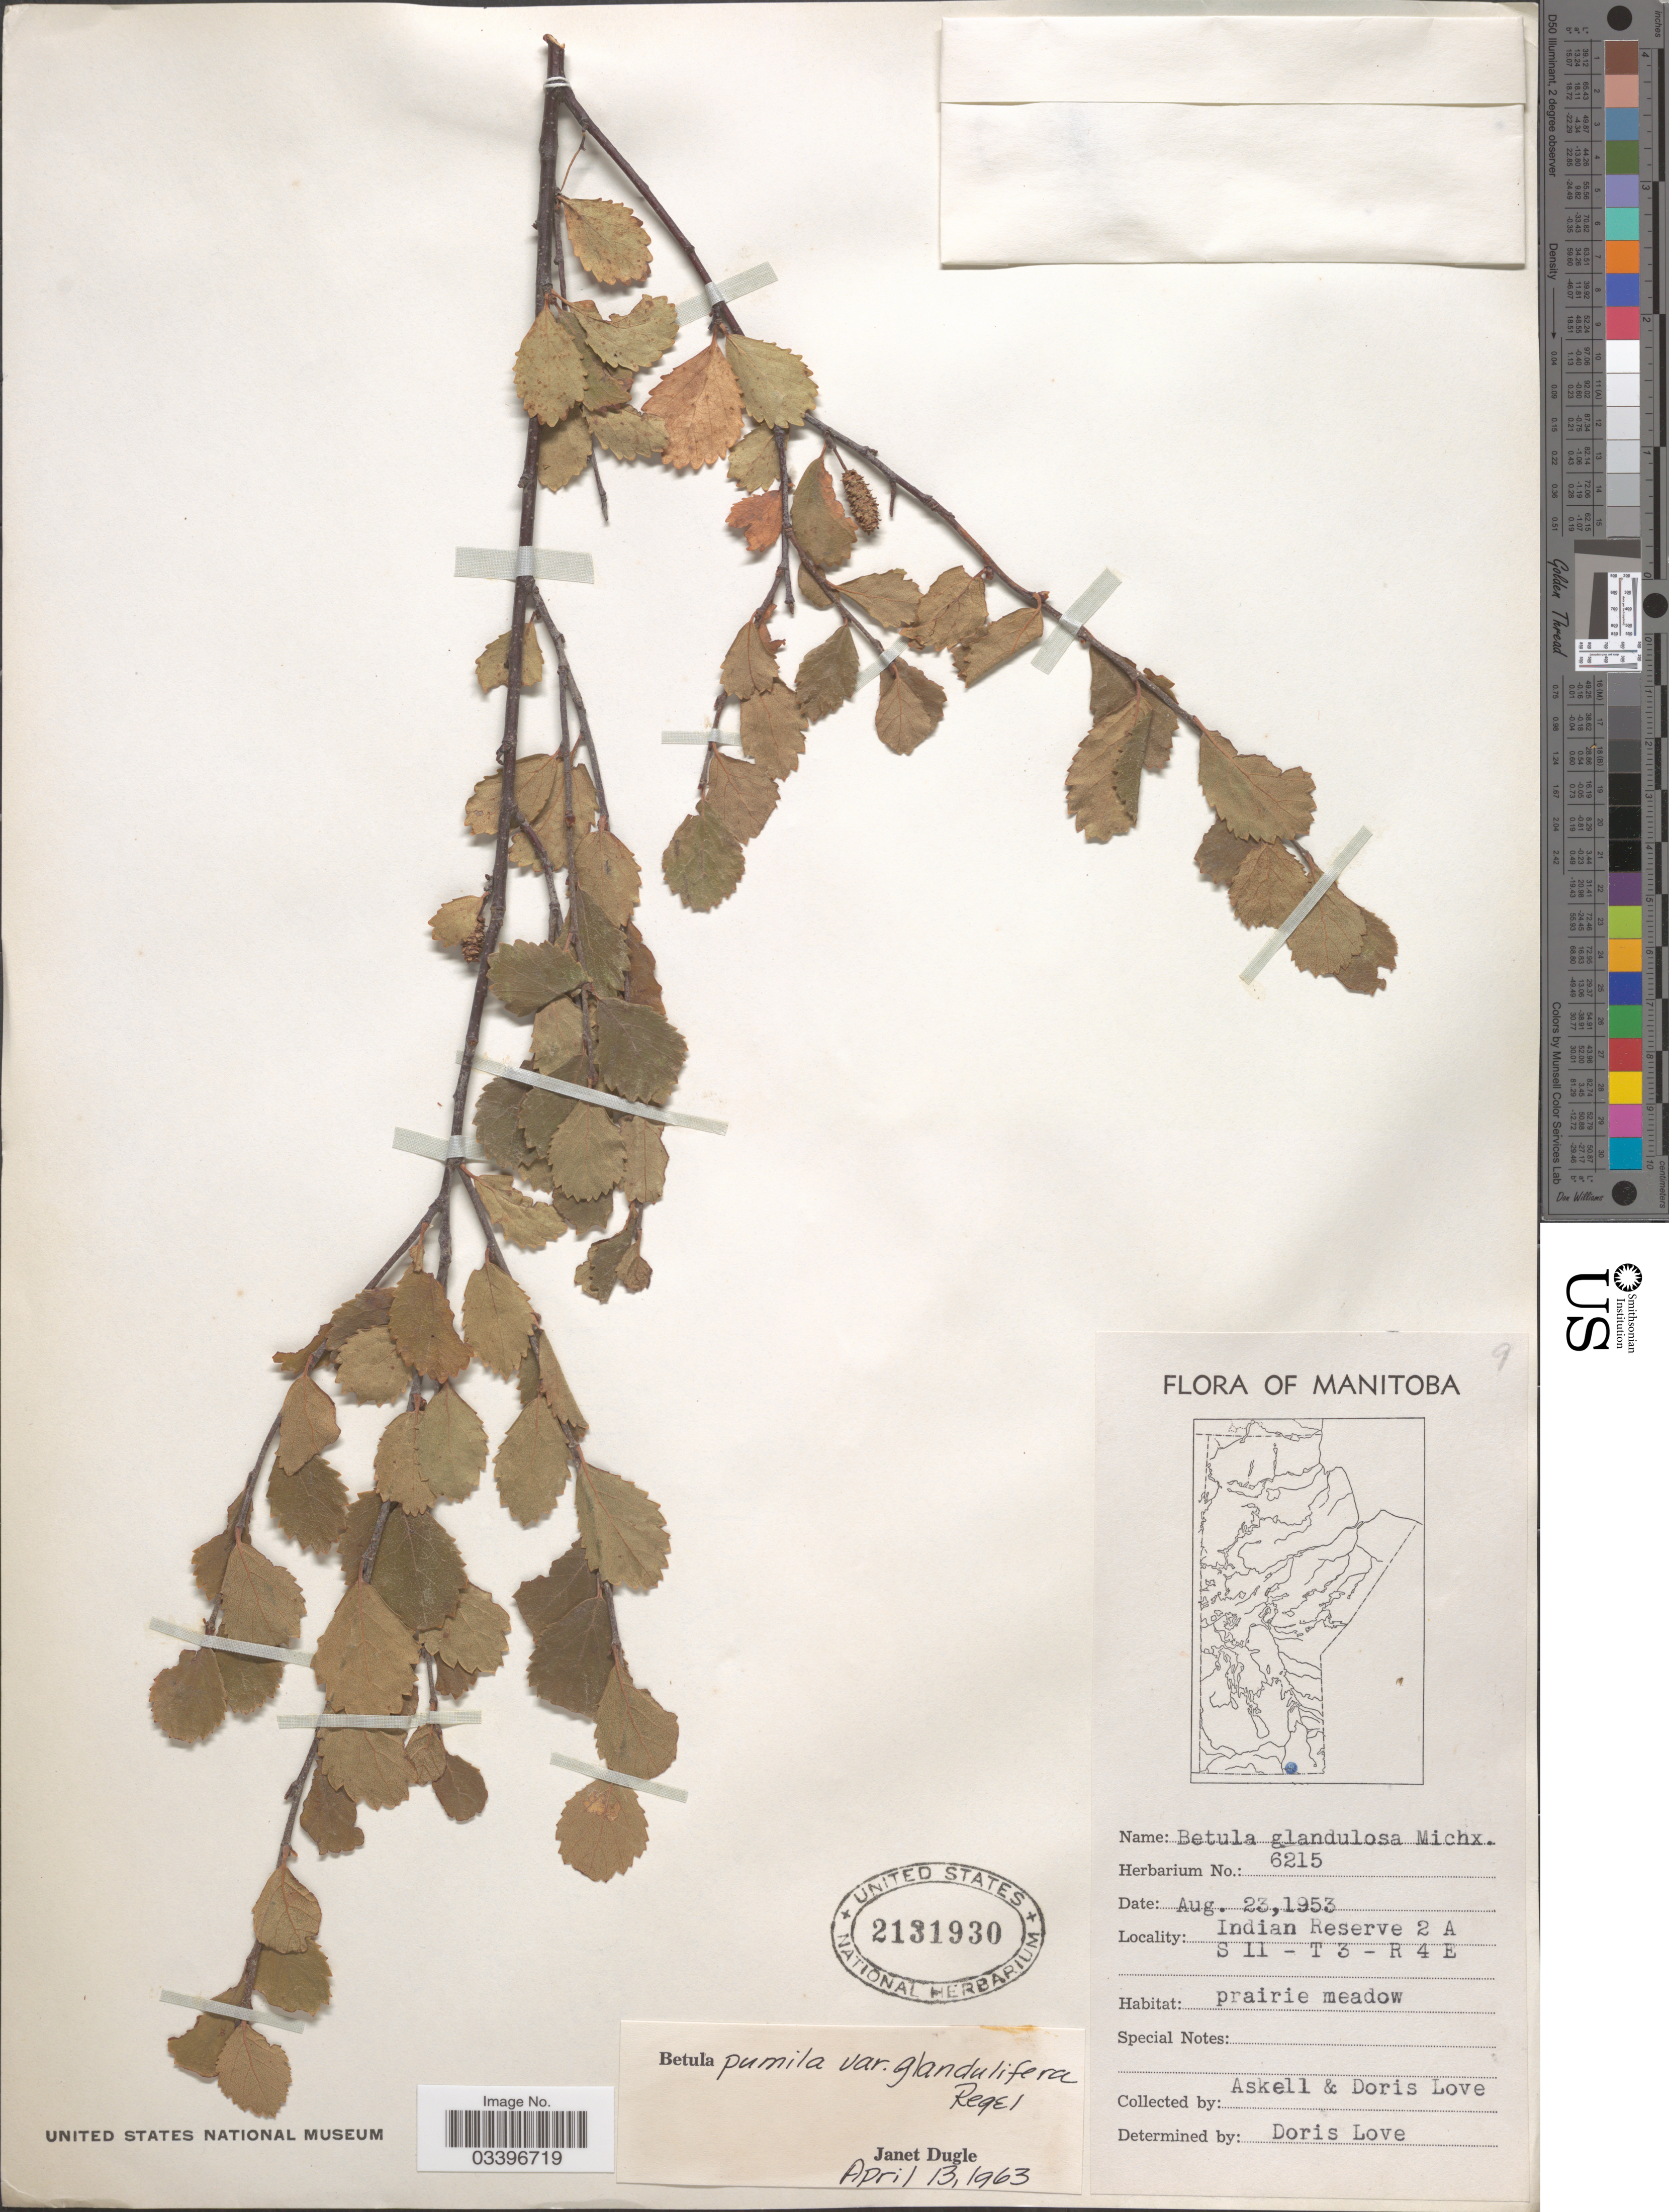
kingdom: Plantae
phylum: Tracheophyta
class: Magnoliopsida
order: Fagales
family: Betulaceae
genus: Betula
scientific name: Betula pumila var. glandulifera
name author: Regel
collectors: Á. Löve & D. Löve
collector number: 6215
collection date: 1953-08-23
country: Canada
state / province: Manitoba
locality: Indian Reserve 2 A S 11 - T 3 - R 4 E.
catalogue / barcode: US 2131930